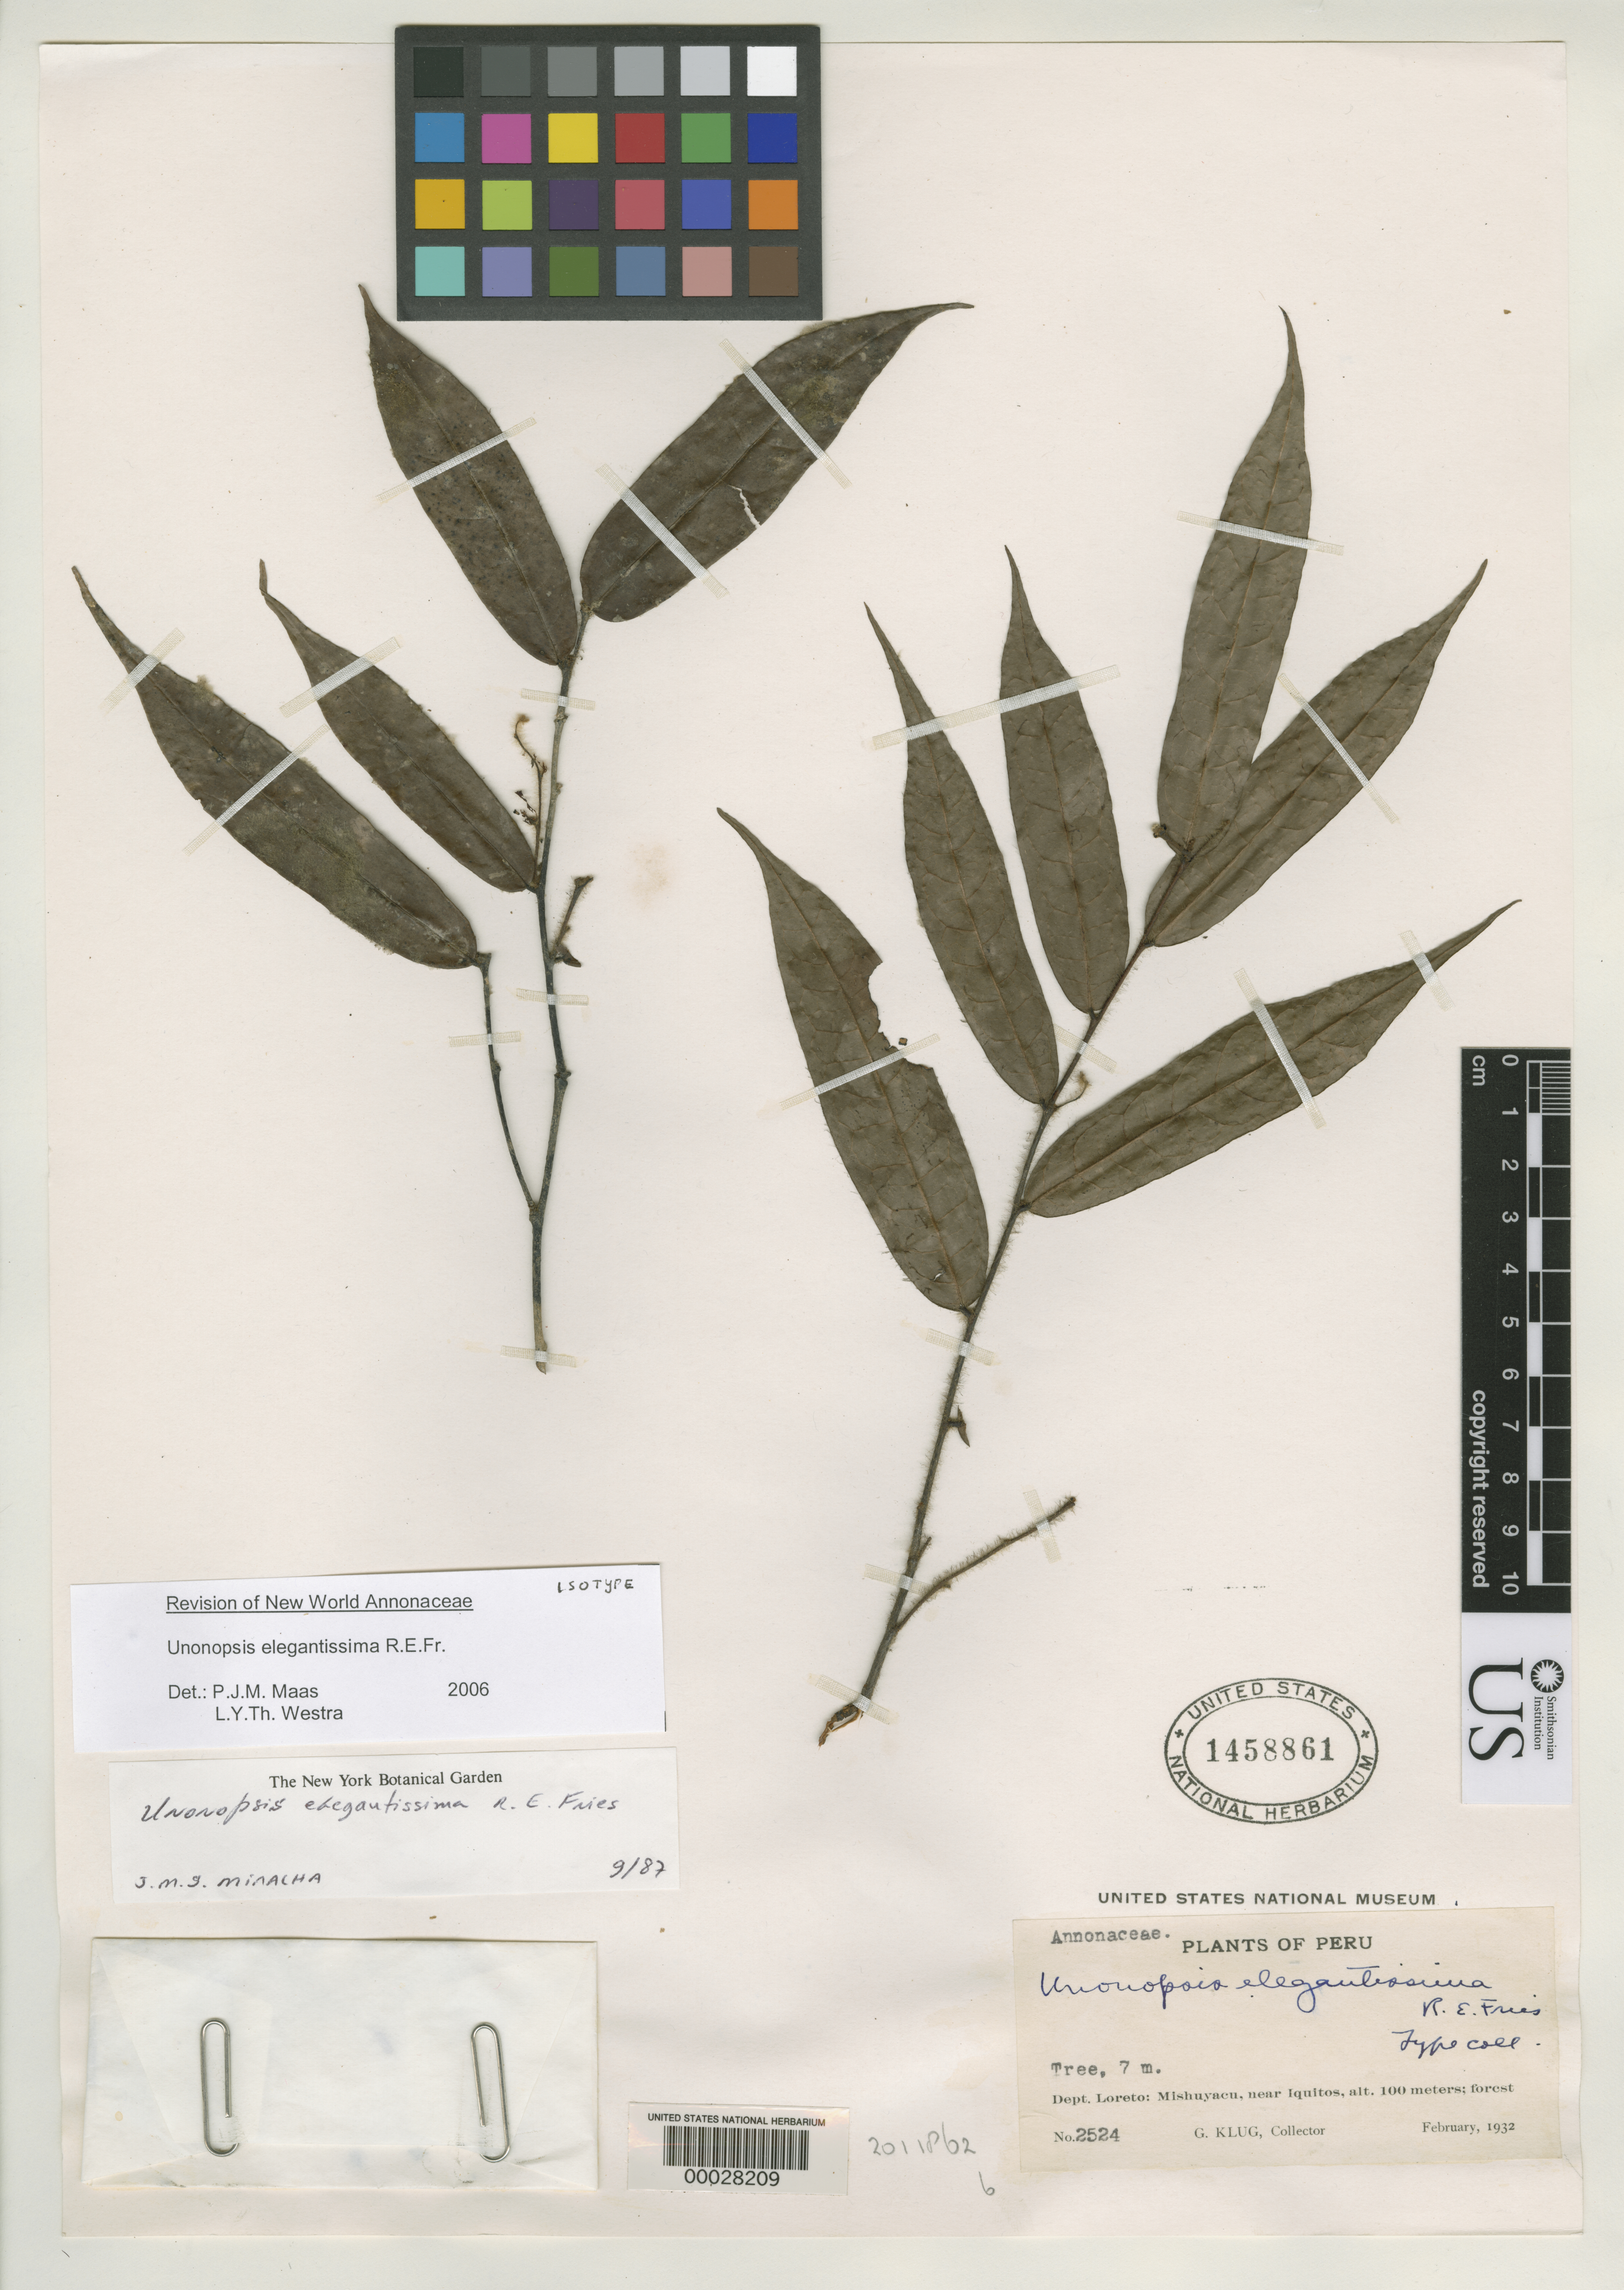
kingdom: Plantae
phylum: Tracheophyta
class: Magnoliopsida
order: Magnoliales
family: Annonaceae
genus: Unonopsis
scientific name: Unonopsis elegantissima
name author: R.E. Fr.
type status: Isotype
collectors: G. Klug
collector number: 2524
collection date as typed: Feb 1912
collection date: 1912-02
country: Peru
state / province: Loreto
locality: Mishuyacu, near Iquitos.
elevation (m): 100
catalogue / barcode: US 1458861